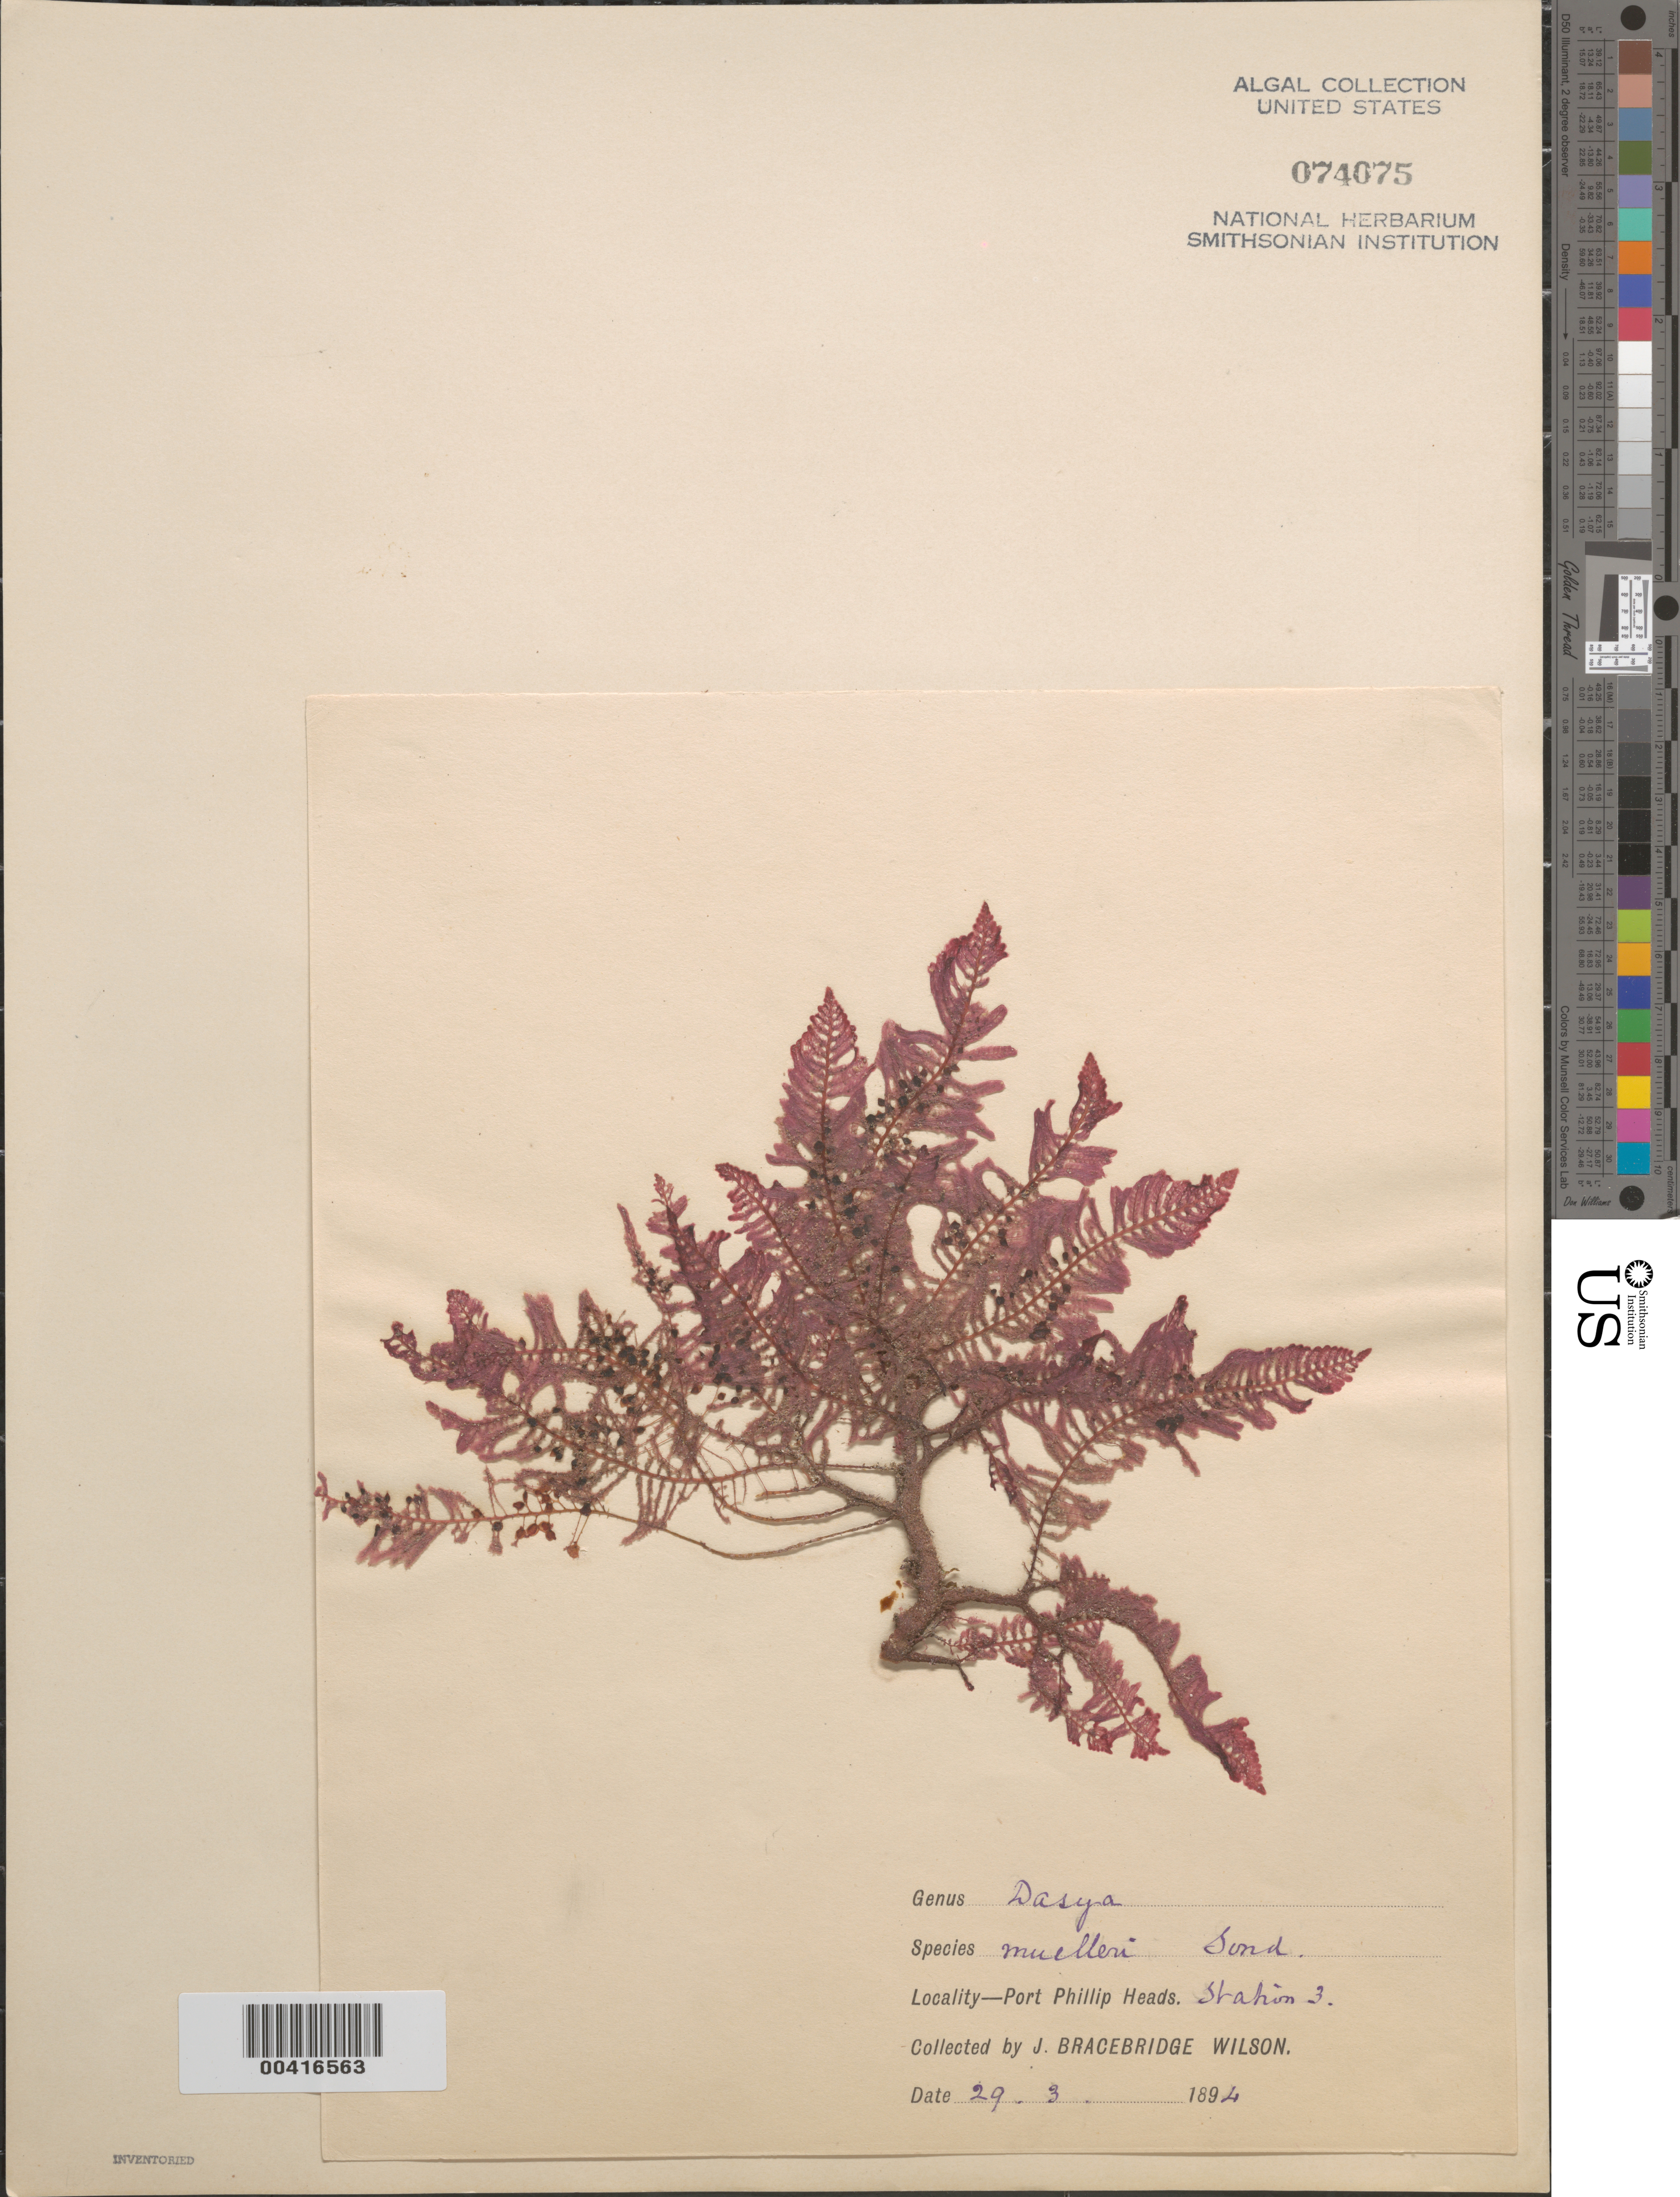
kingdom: Plantae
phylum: Rhodophyta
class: Florideophyceae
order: Ceramiales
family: Dasyaceae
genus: Heterosiphonia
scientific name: Heterosiphonia muelleri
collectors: J. B. Wilson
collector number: Station 3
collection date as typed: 29 Mar 1894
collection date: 1894-03-29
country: Australia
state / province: Victoria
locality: Port Phillip Heads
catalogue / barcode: US 74075